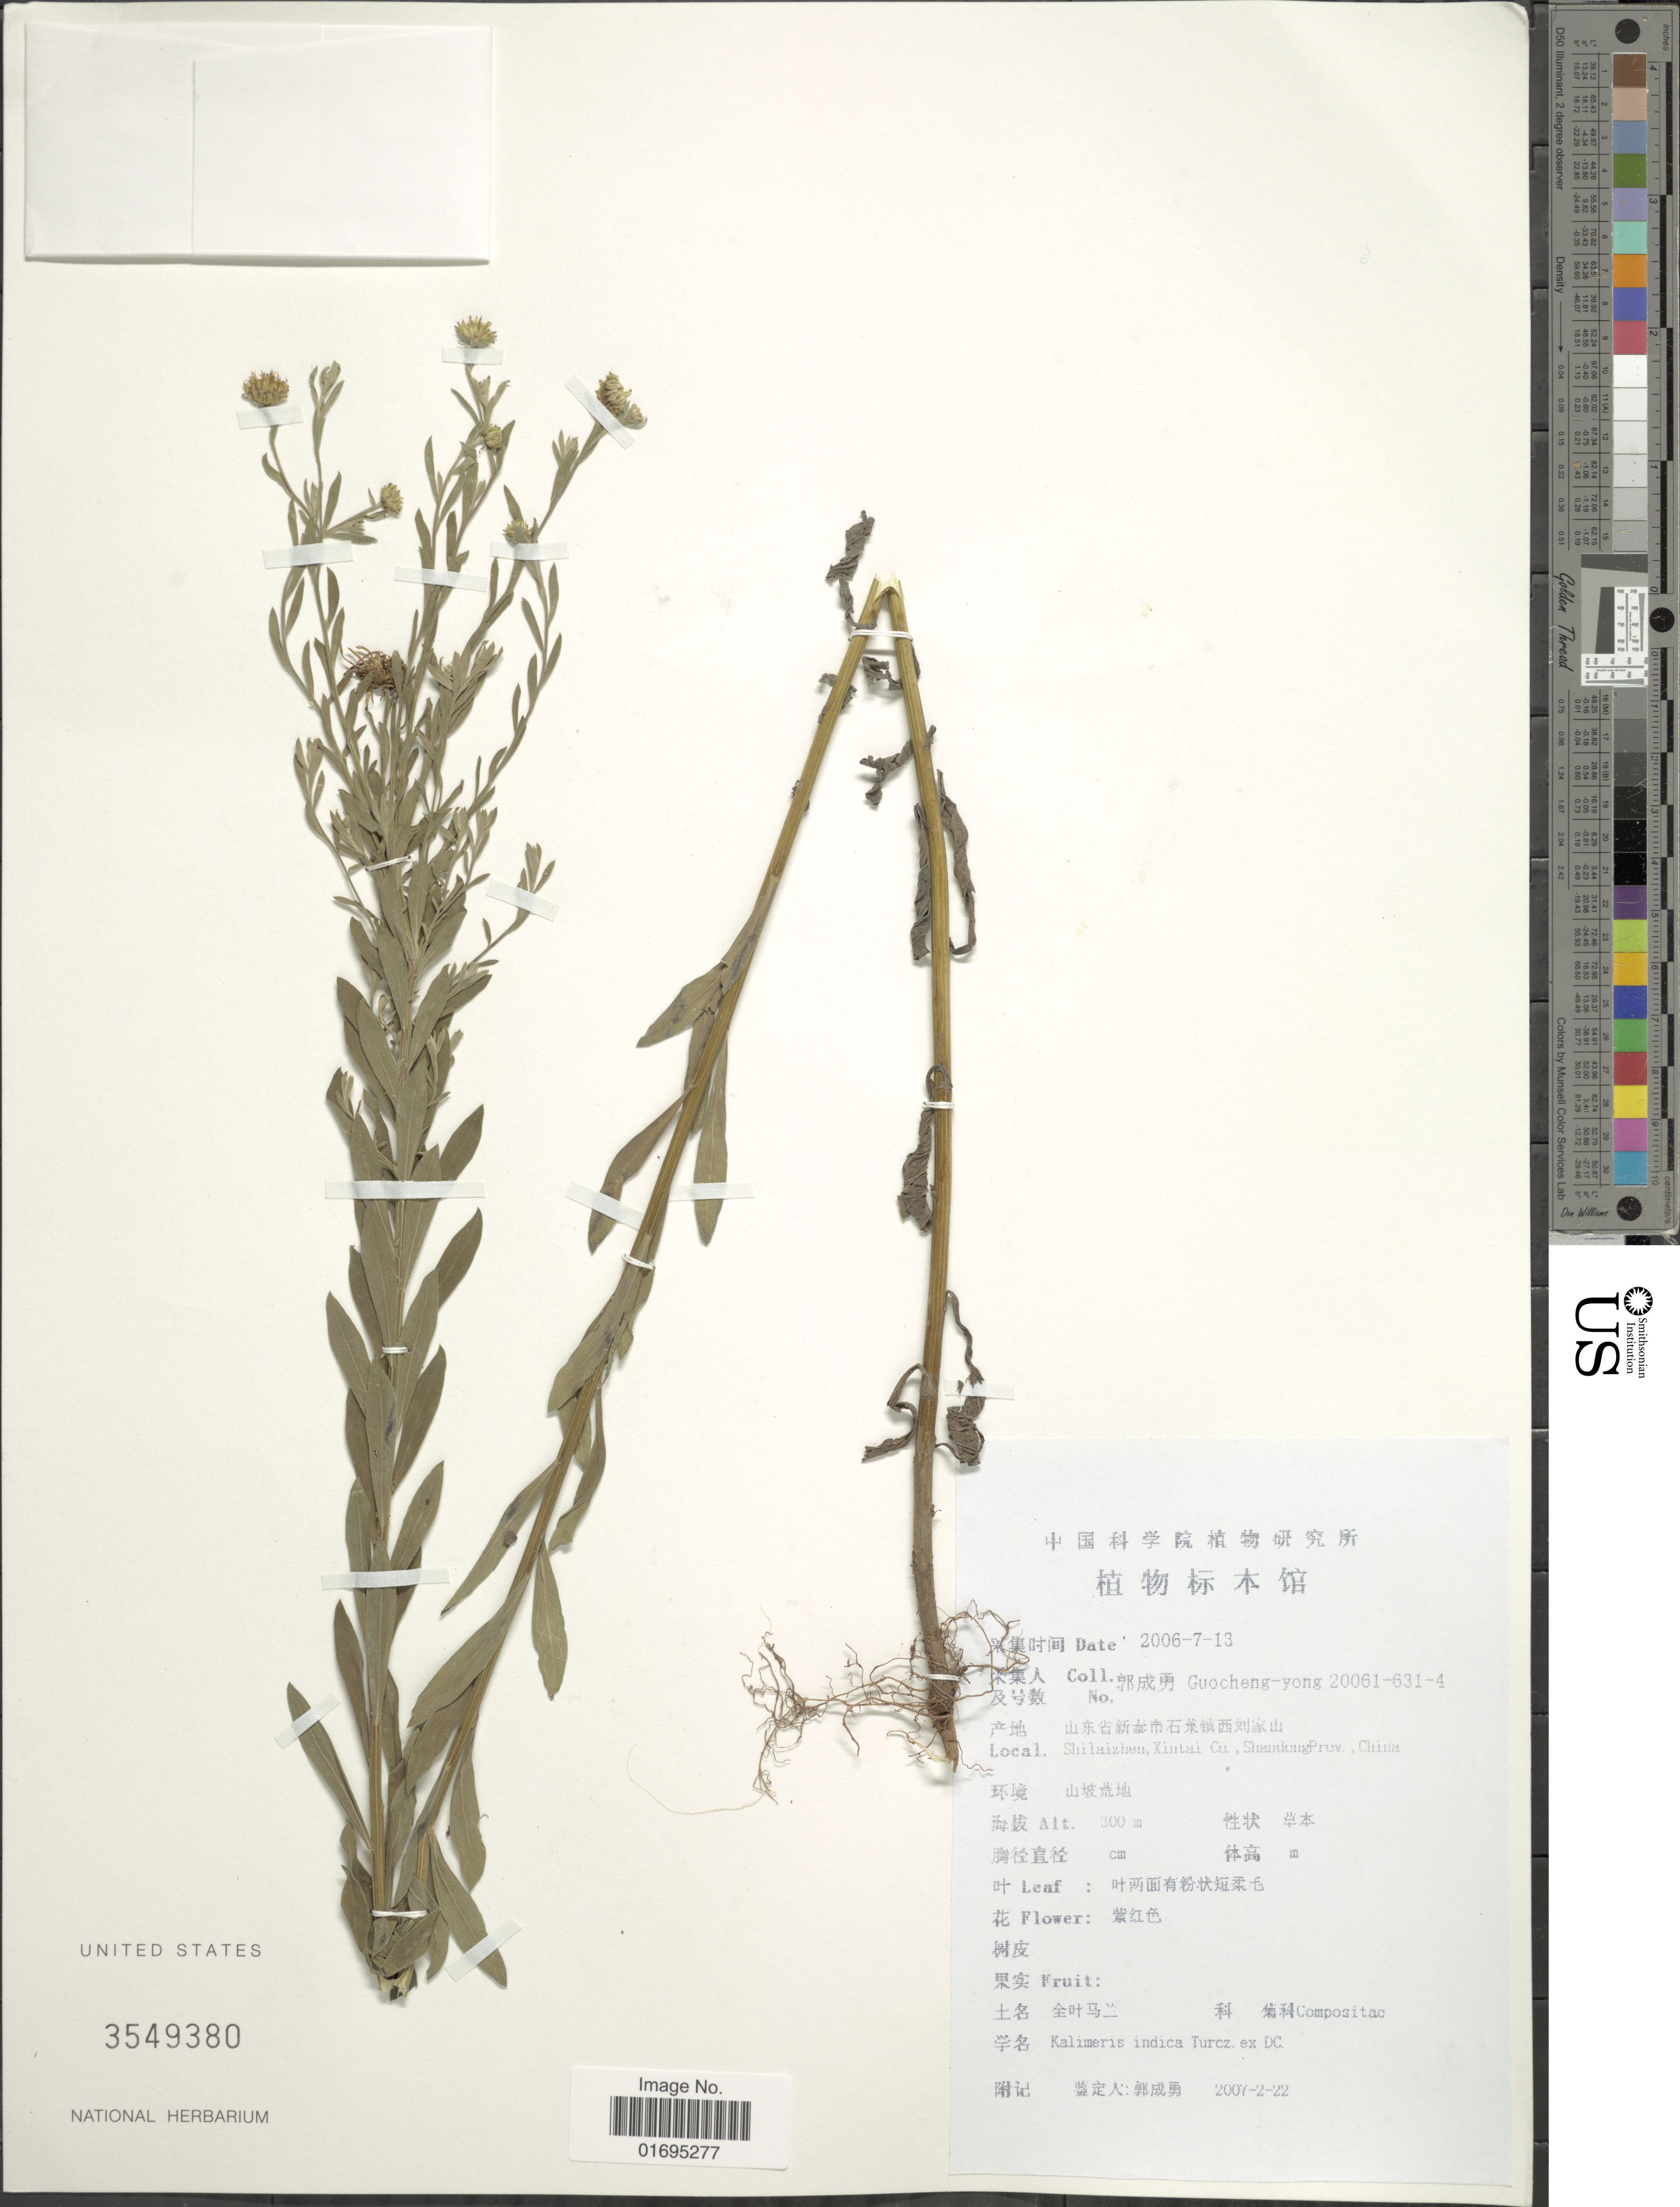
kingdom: Plantae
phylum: Tracheophyta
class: Magnoliopsida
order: Asterales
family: Asteraceae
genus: Kalimeris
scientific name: Kalimeris indica subsp. indica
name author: (L.) Sch. Bip.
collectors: Guo cheng-yong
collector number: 20061-631-4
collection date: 2006-07-13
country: China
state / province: Shandong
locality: Shilaizhen, Xintai Co., Shandong Prov.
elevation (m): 300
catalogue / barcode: US 3549380